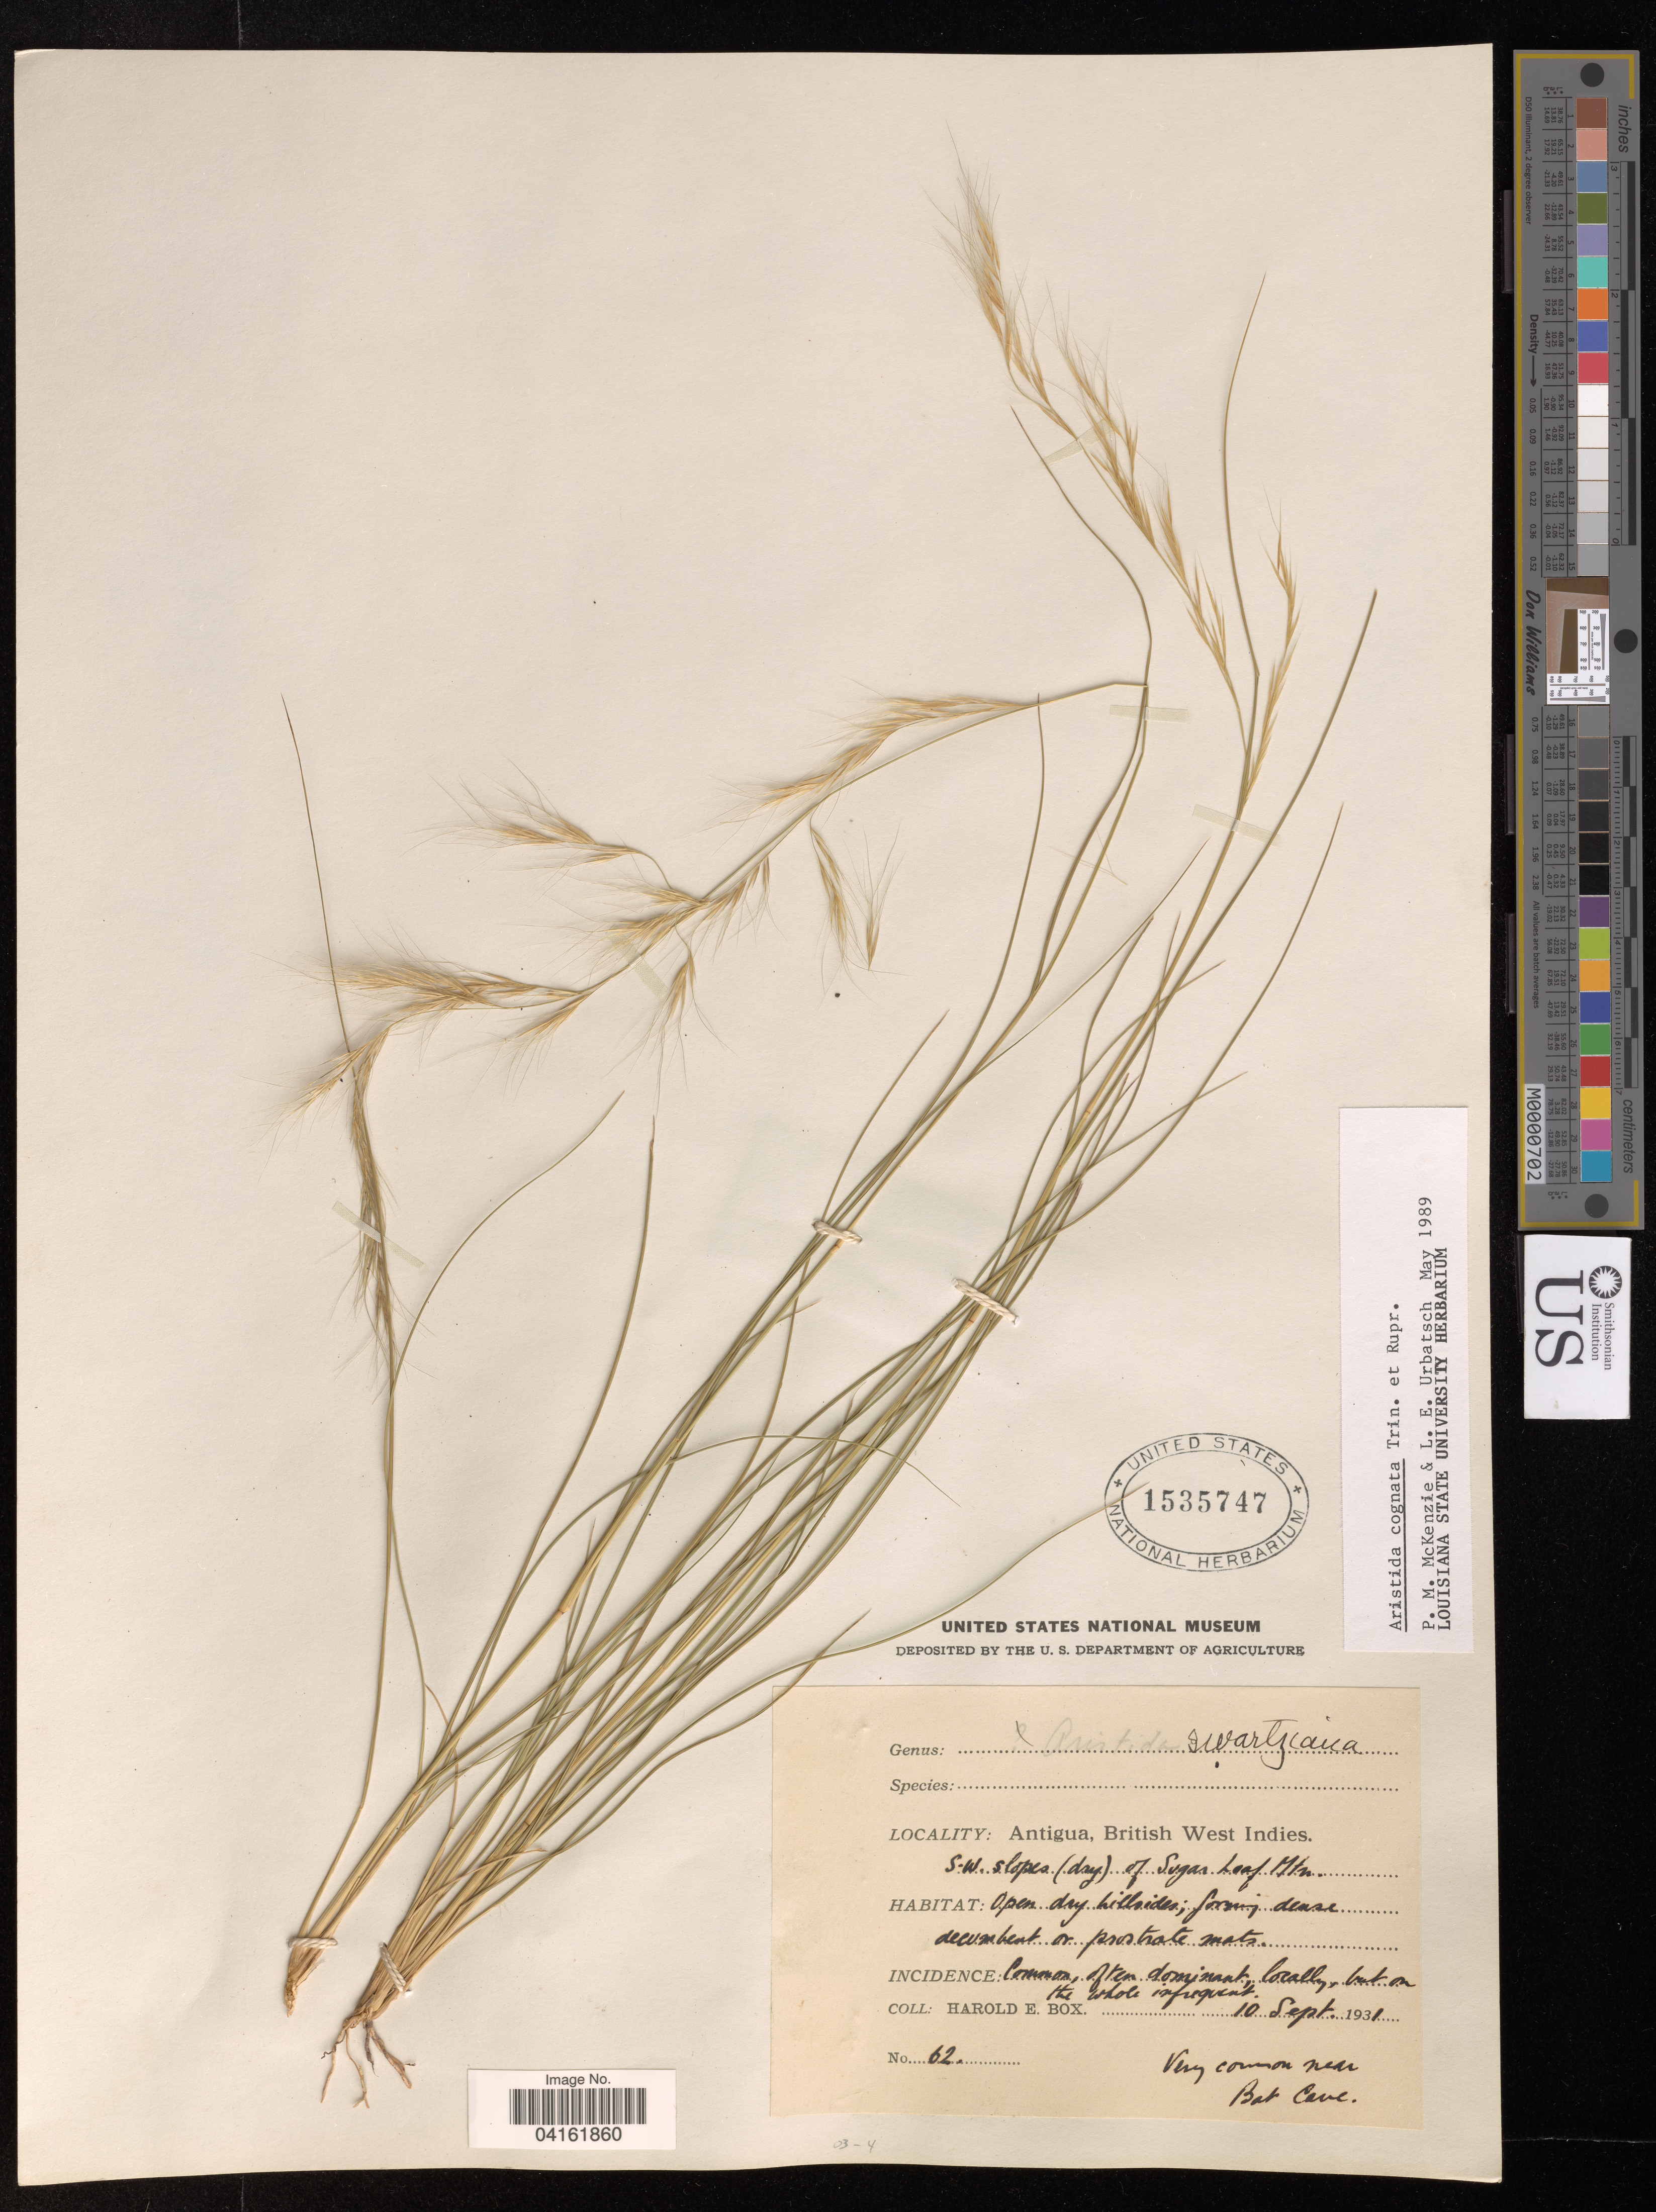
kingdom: Plantae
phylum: Tracheophyta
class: Liliopsida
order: Poales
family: Poaceae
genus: Aristida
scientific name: Aristida cognata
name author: Trin. & Rupr.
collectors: H. E. Box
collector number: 62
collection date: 1931-09-10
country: Antigua and Barbuda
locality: Antigua, British West Indies. S.W. slopes (day) of Sugar Loaf Mtn. Very common near Bat Cave.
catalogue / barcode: US 1535747